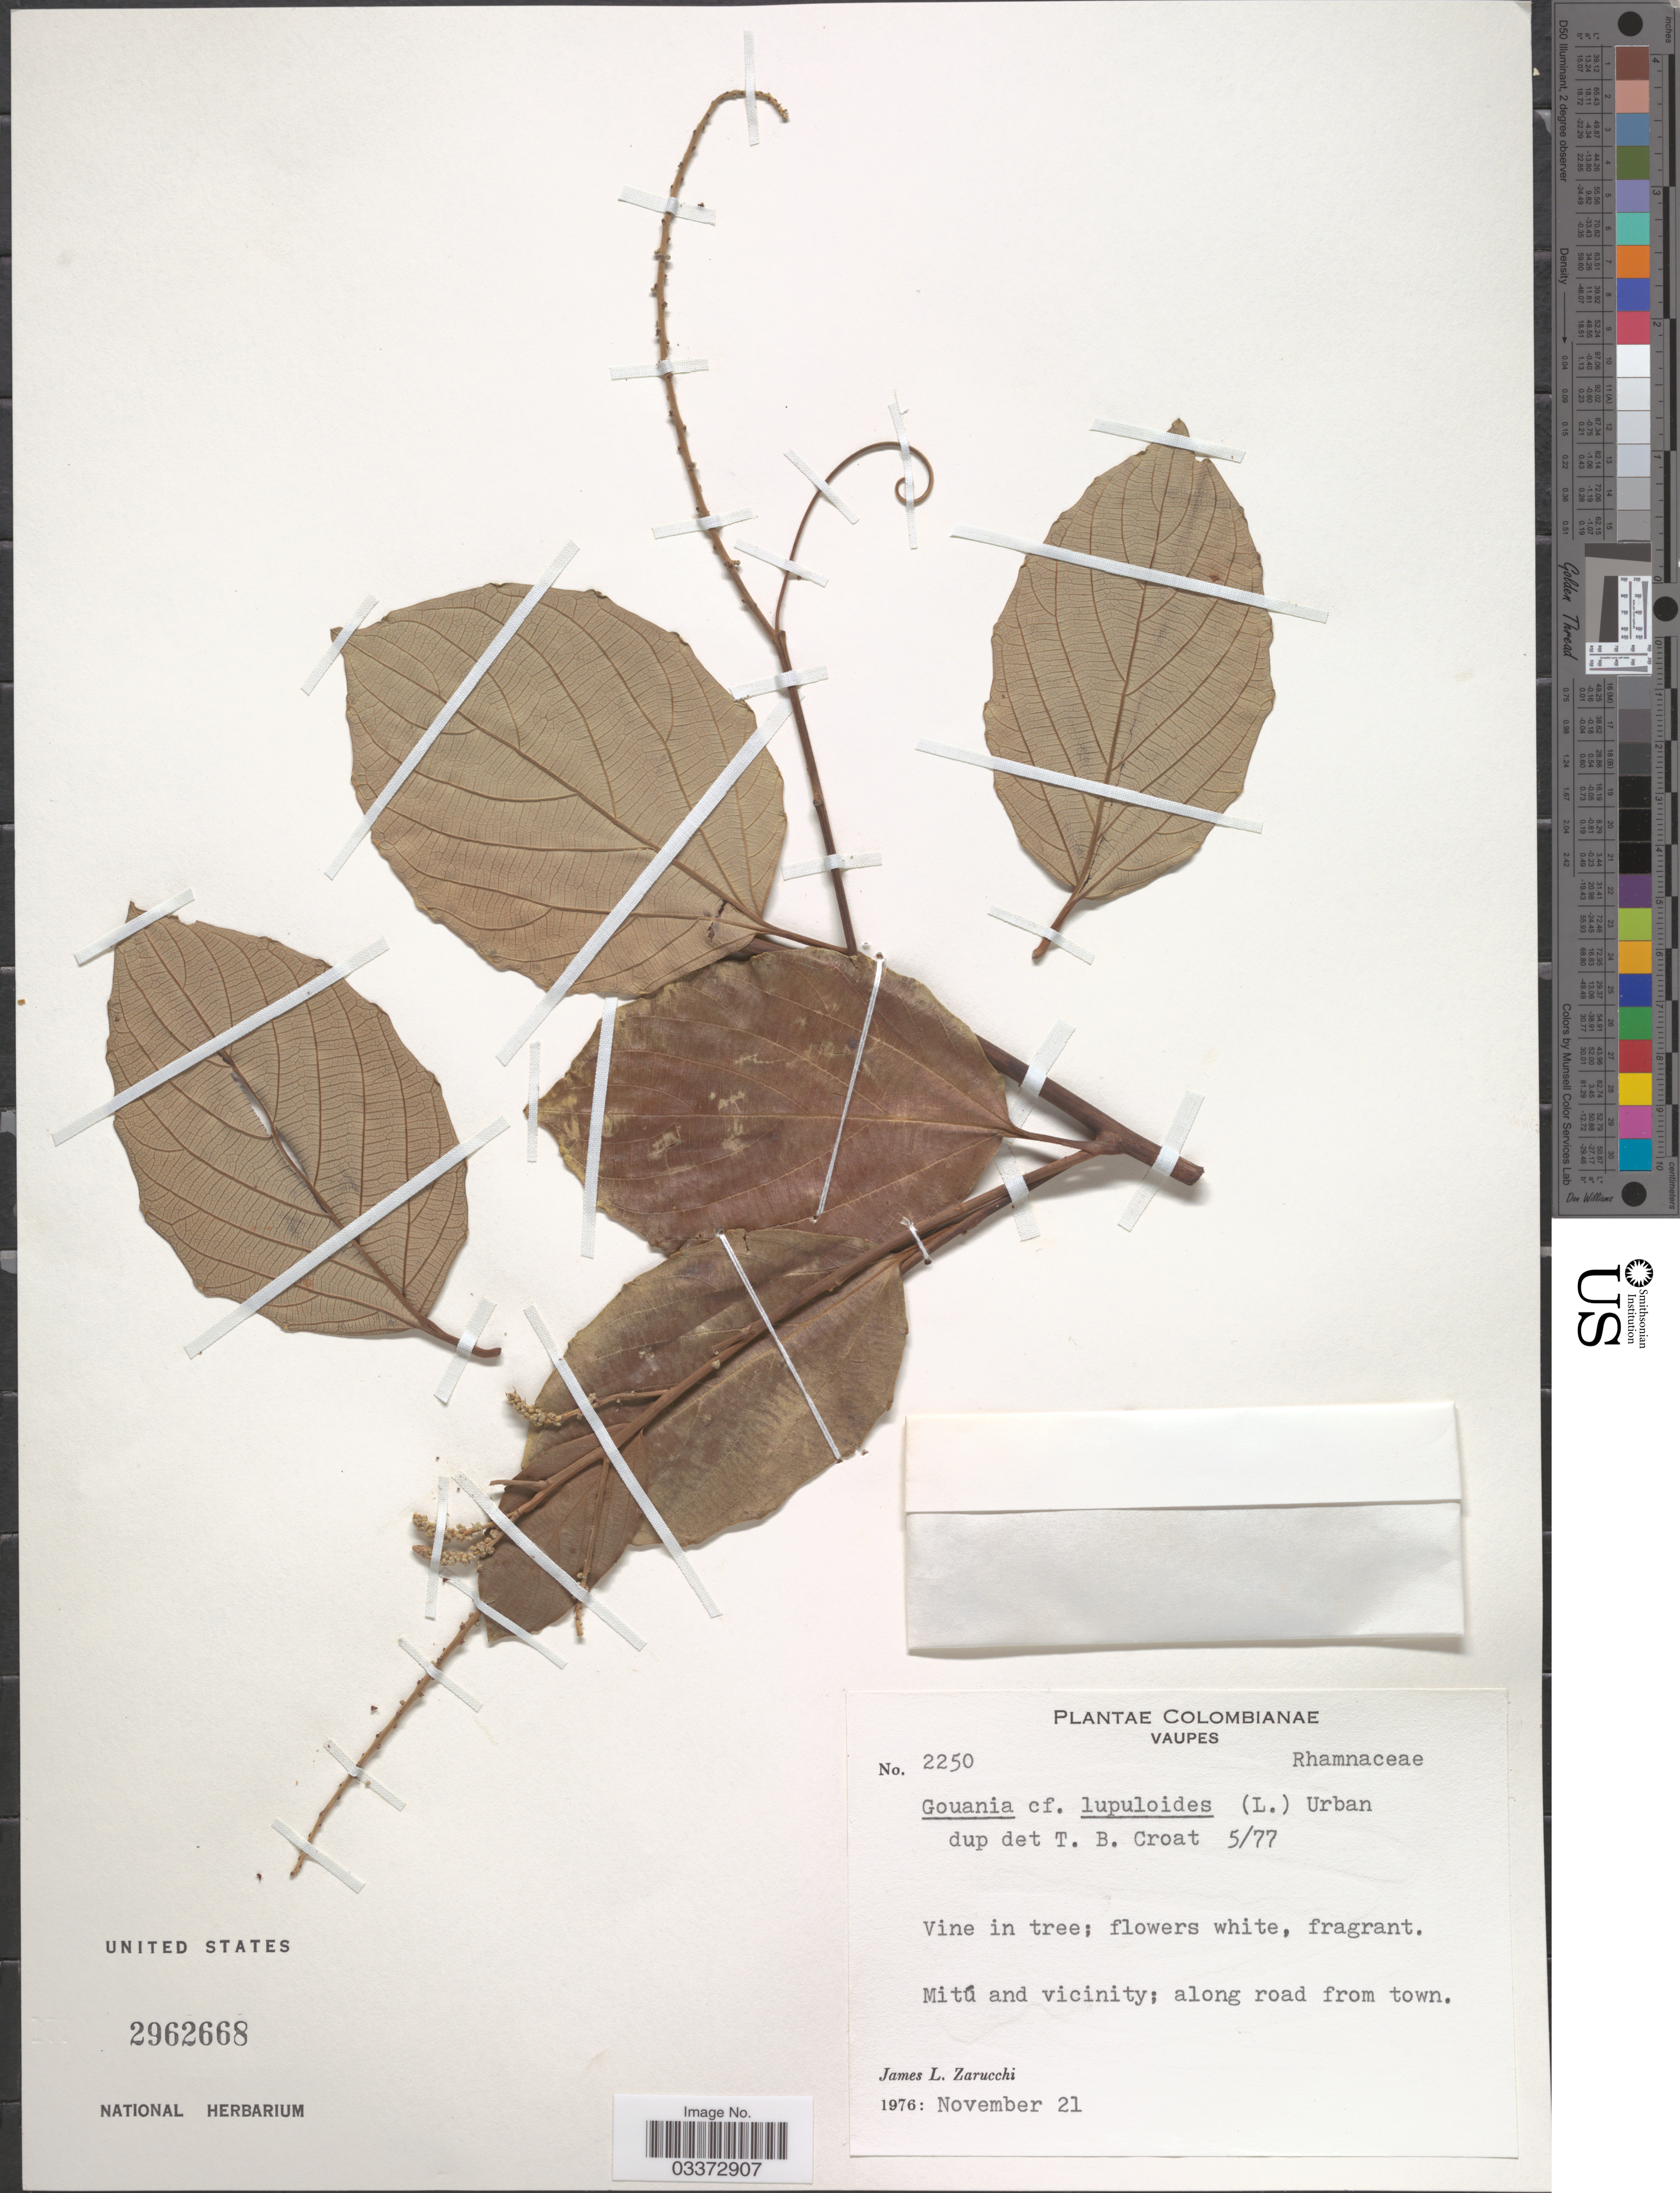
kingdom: Plantae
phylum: Tracheophyta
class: Magnoliopsida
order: Rosales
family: Rhamnaceae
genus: Gouania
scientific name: Gouania discolor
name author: Benth.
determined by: Figueira, Mauricio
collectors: J. L. Zarucchi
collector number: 2250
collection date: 1976-11-21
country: Colombia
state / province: Vaupés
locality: Mitú and vicinity; along road from town.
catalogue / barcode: US 2962668